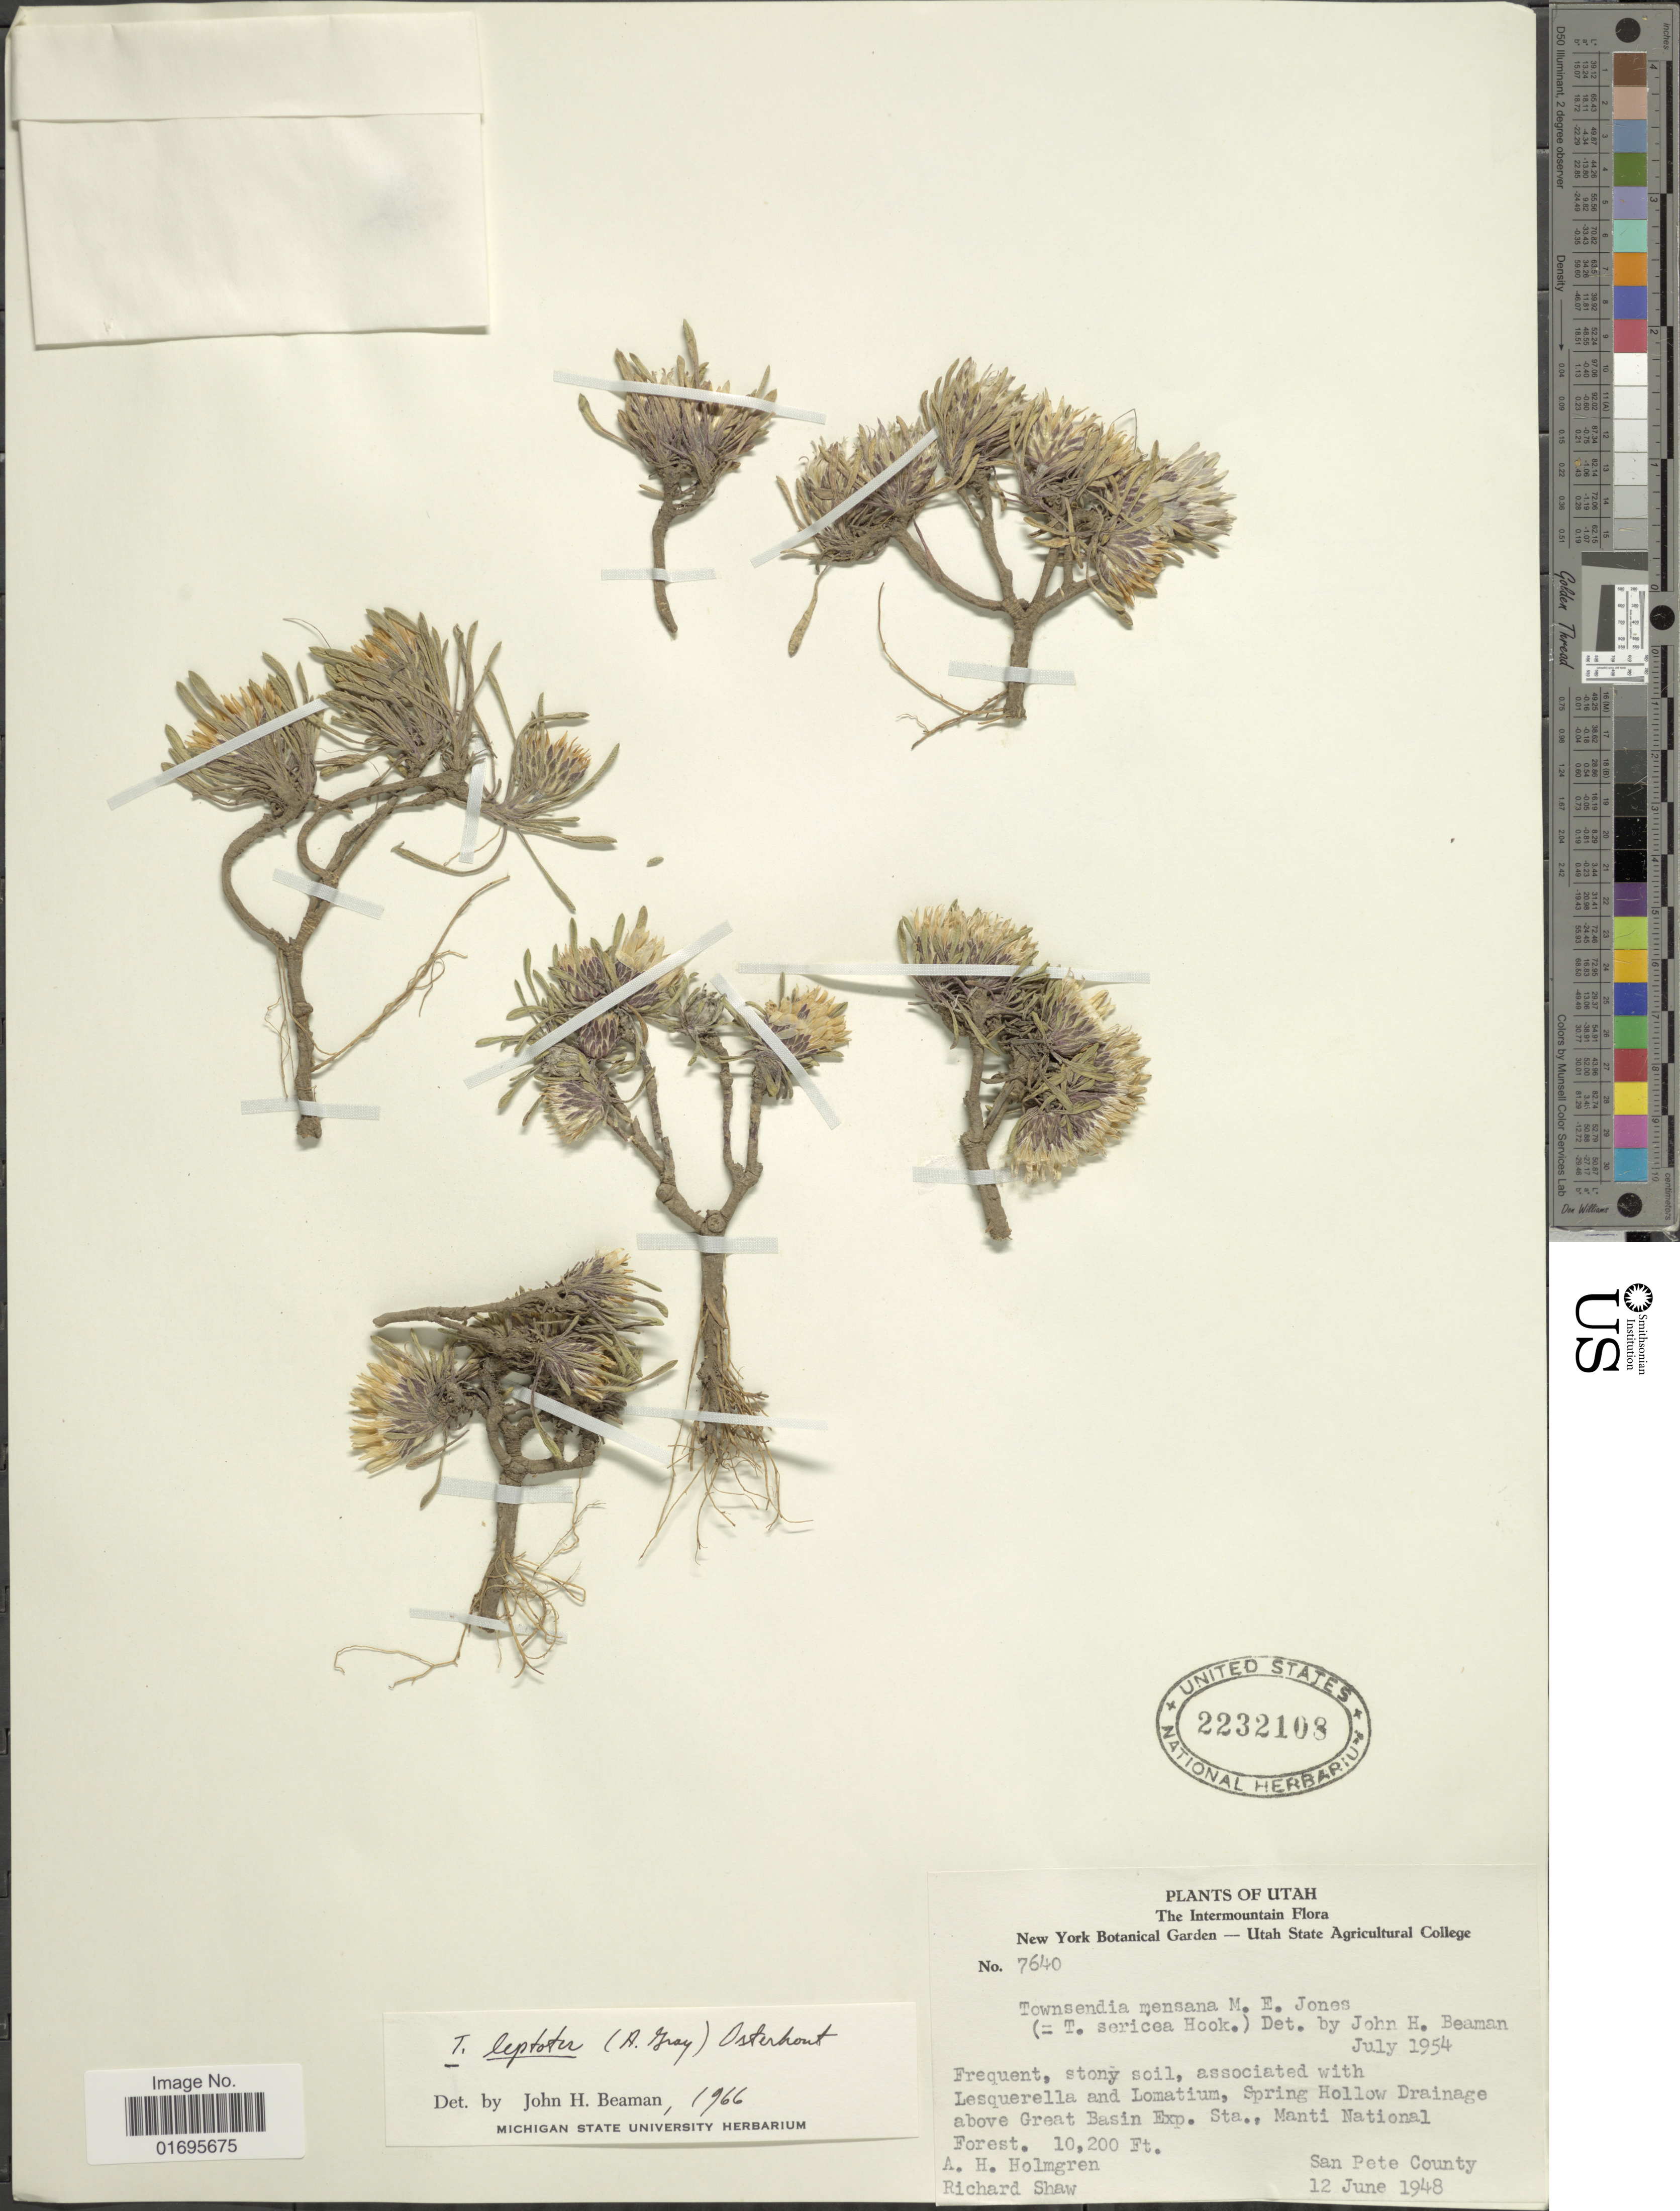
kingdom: Plantae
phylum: Tracheophyta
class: Magnoliopsida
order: Asterales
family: Asteraceae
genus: Townsendia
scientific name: Townsendia leptotes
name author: (A. Gray) Osterh.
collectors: A. H. Holmgren & R. J. Shaw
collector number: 7640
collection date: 1948-06-12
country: United States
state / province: Utah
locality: Intermountain, Spring Hallow Drainage above Great Basin Exp. Sta., Manti National Forest, San Pete County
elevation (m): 3109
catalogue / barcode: US 2232108